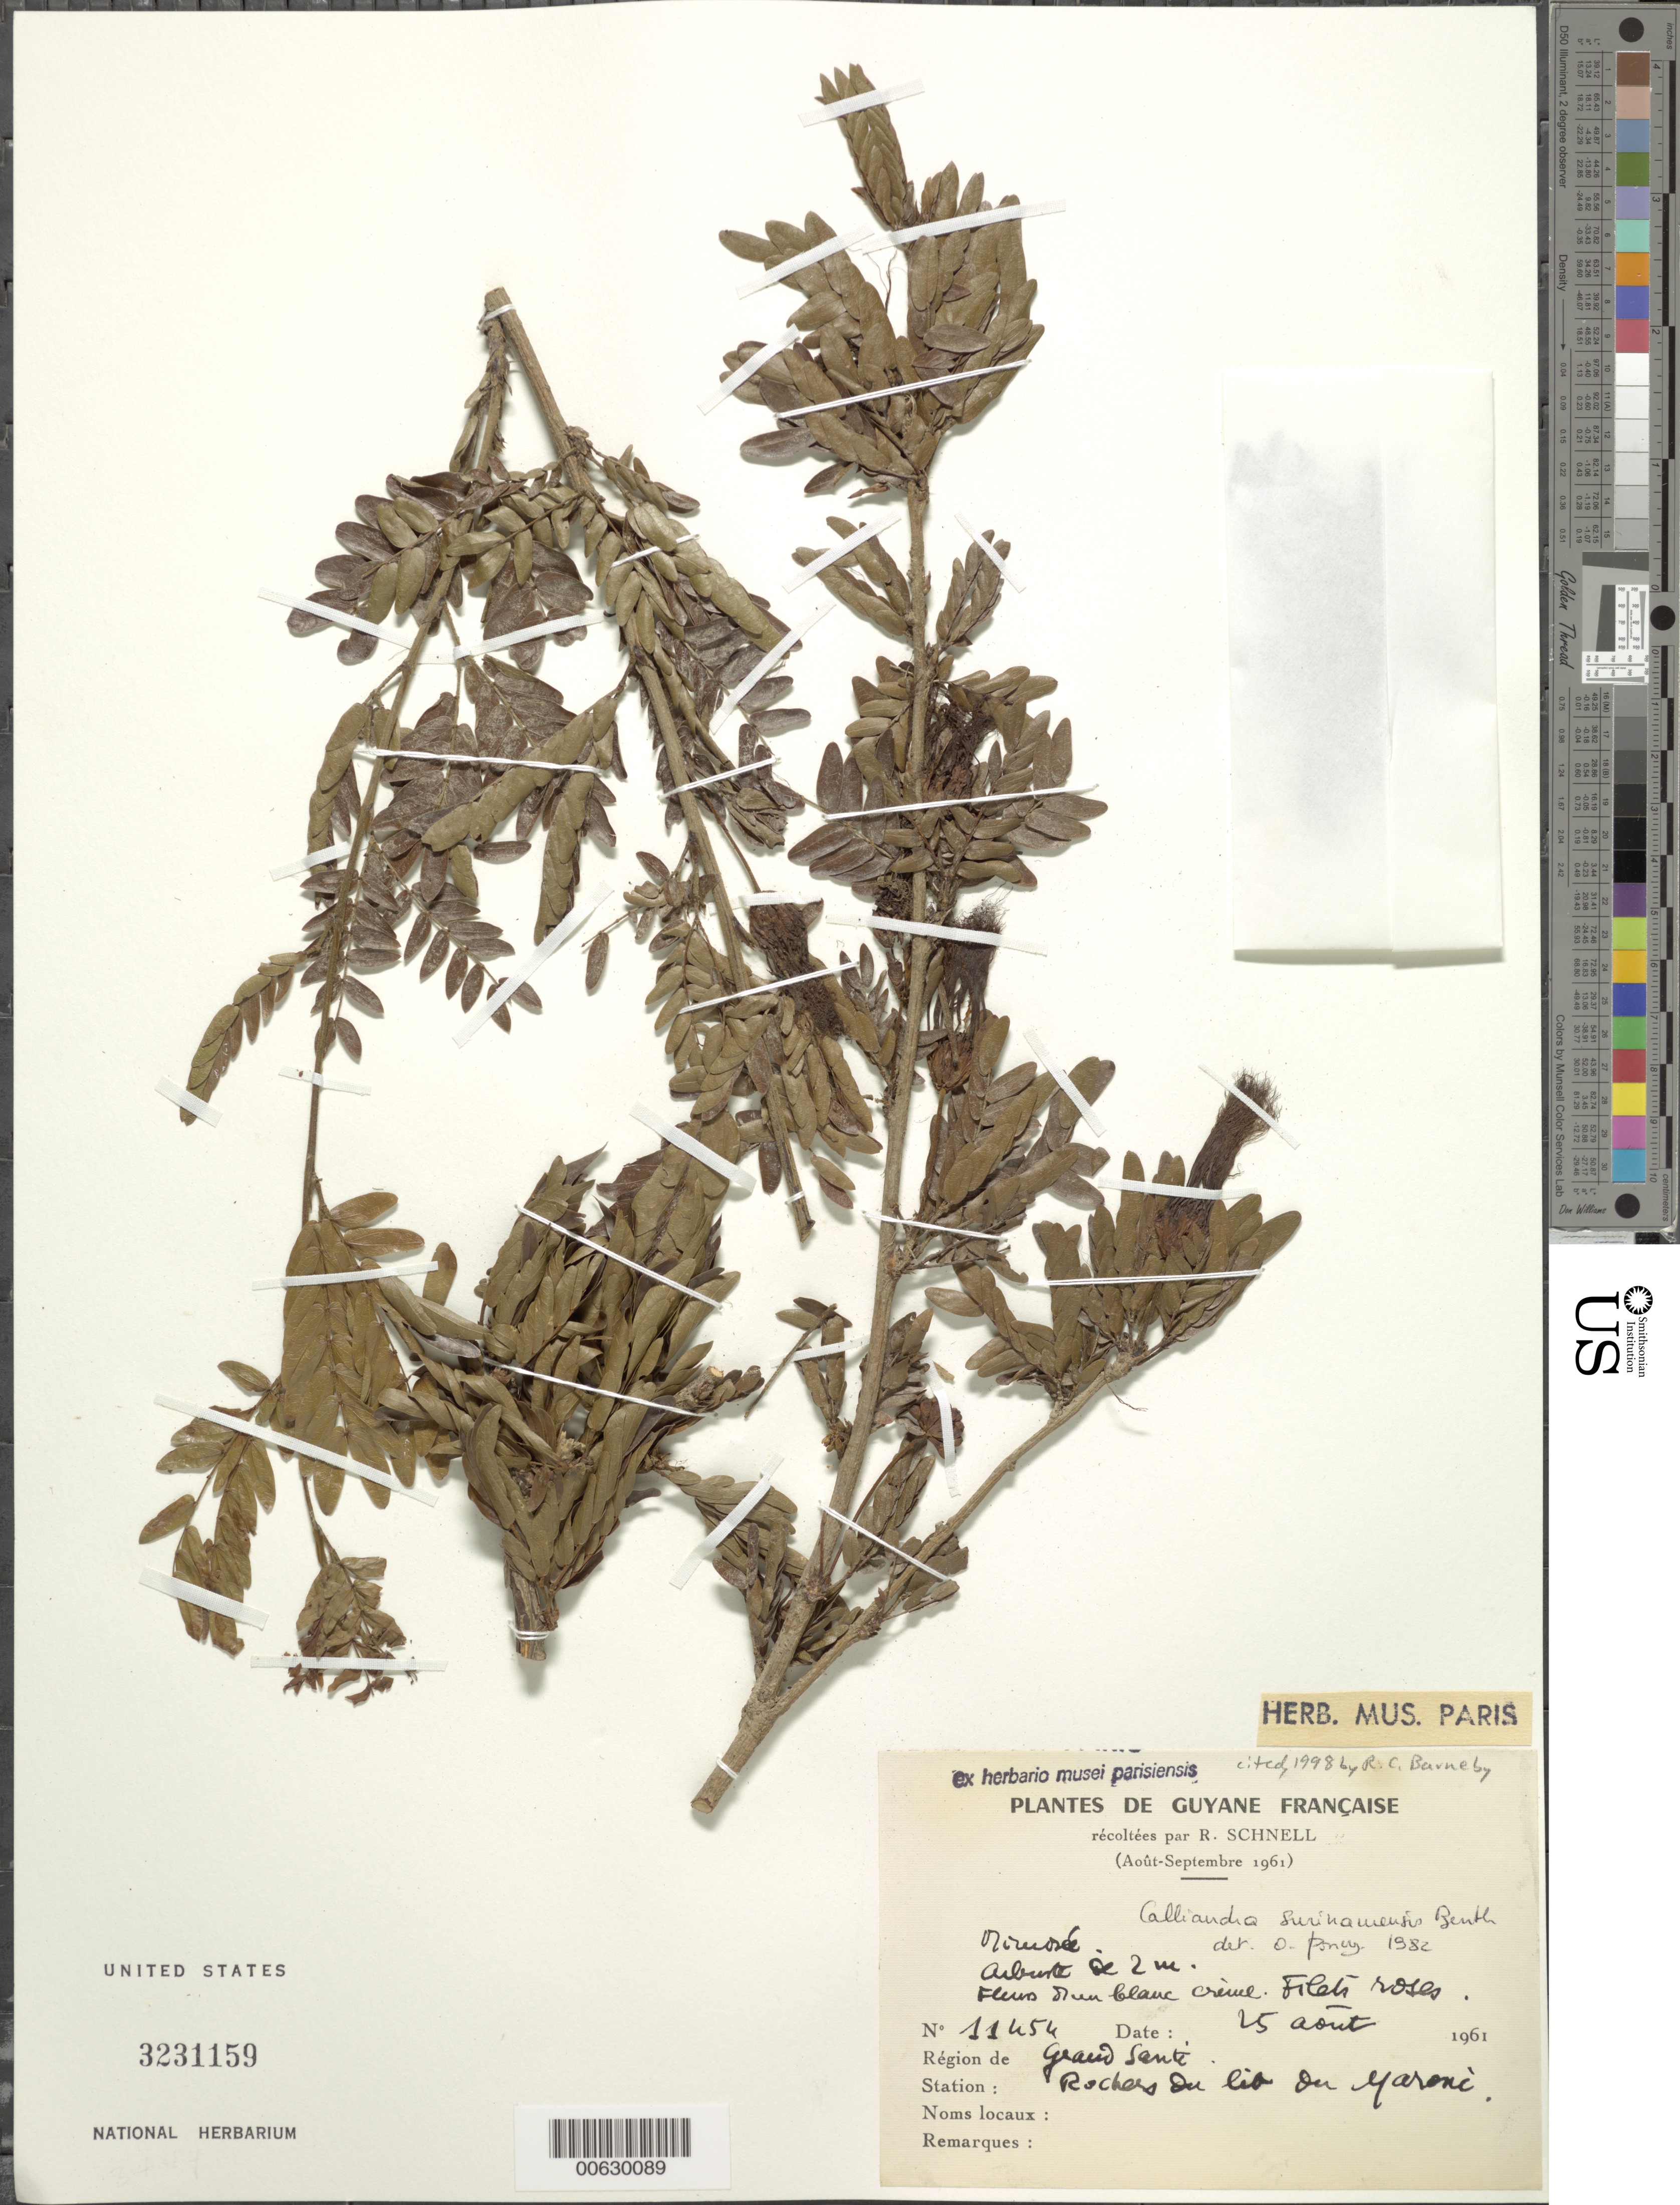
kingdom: Plantae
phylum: Tracheophyta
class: Magnoliopsida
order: Fabales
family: Fabaceae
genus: Calliandra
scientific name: Calliandra surinamensis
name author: Benth.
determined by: Poncy, O.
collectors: R. A. Schnell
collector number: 11454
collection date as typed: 25-Aug-61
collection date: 1961-08-25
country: French Guiana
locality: Grand Sante, rochers ou lib ou Garone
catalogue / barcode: US 3231159